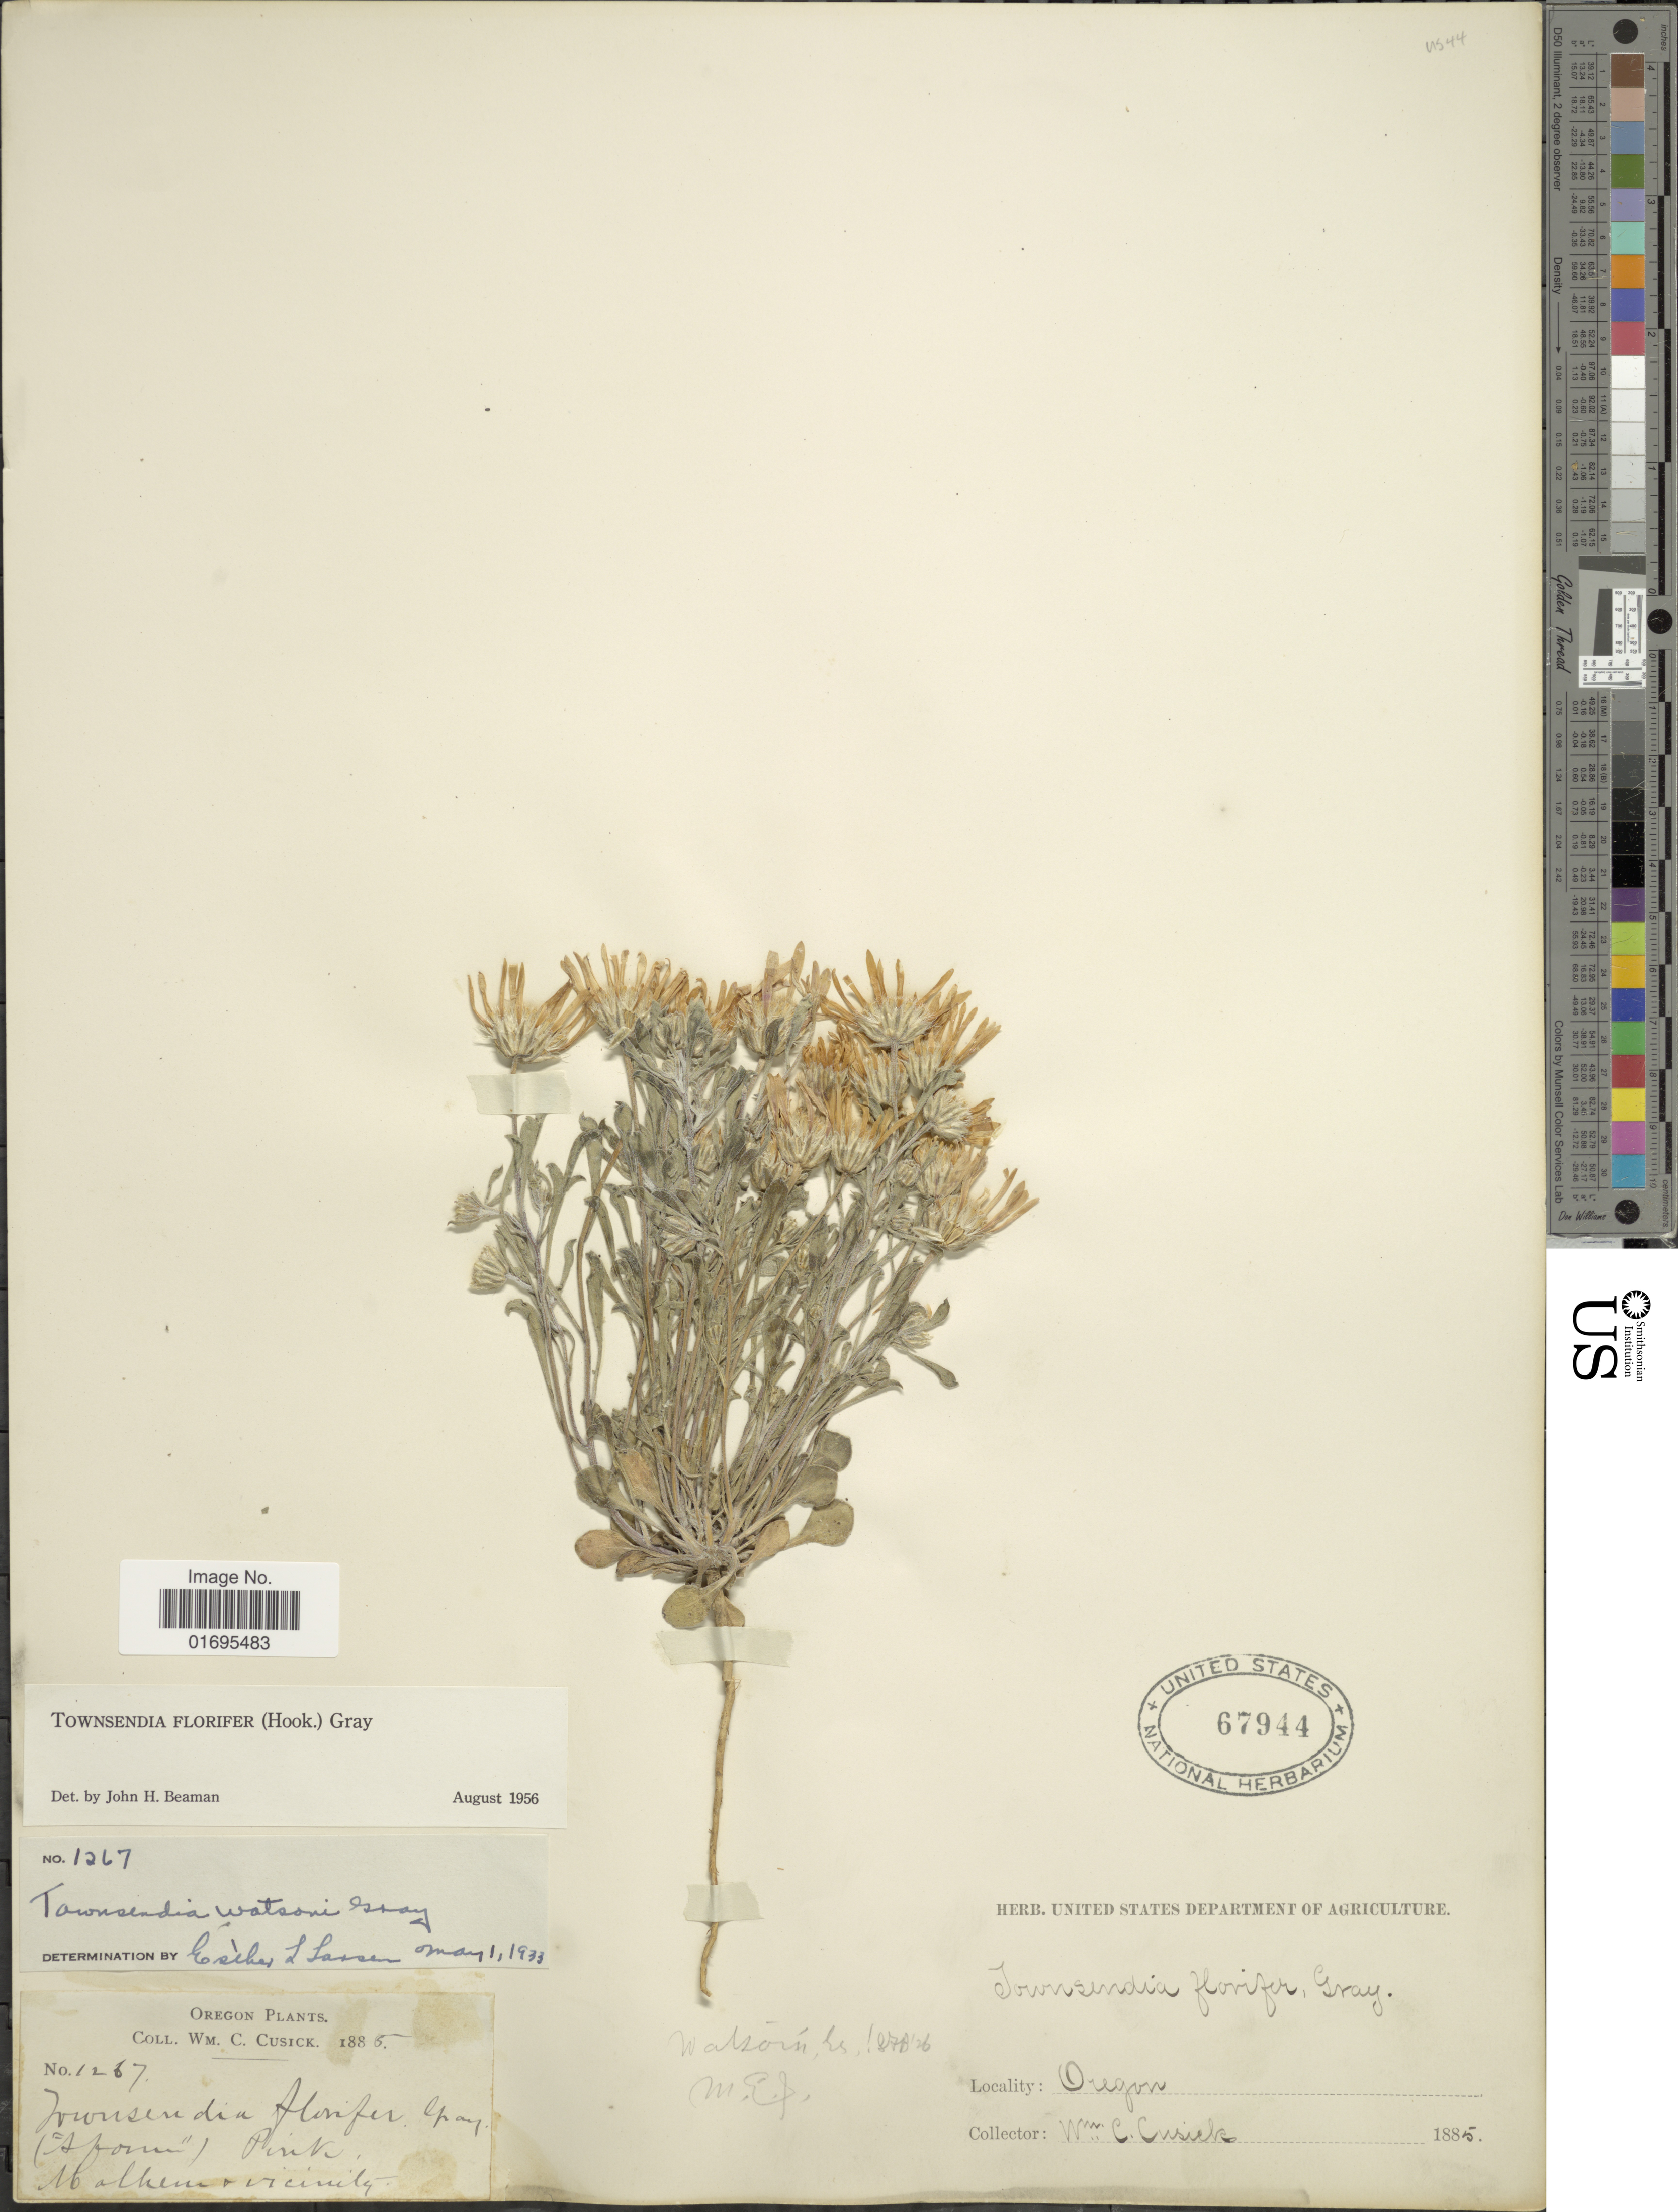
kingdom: Plantae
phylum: Tracheophyta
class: Magnoliopsida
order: Asterales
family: Asteraceae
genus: Townsendia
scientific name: Townsendia florifer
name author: (Hook.) A. Gray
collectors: W. C. Cusick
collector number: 1267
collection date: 1885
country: United States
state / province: Oregon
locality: Malheur & vicinity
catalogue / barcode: US 67944